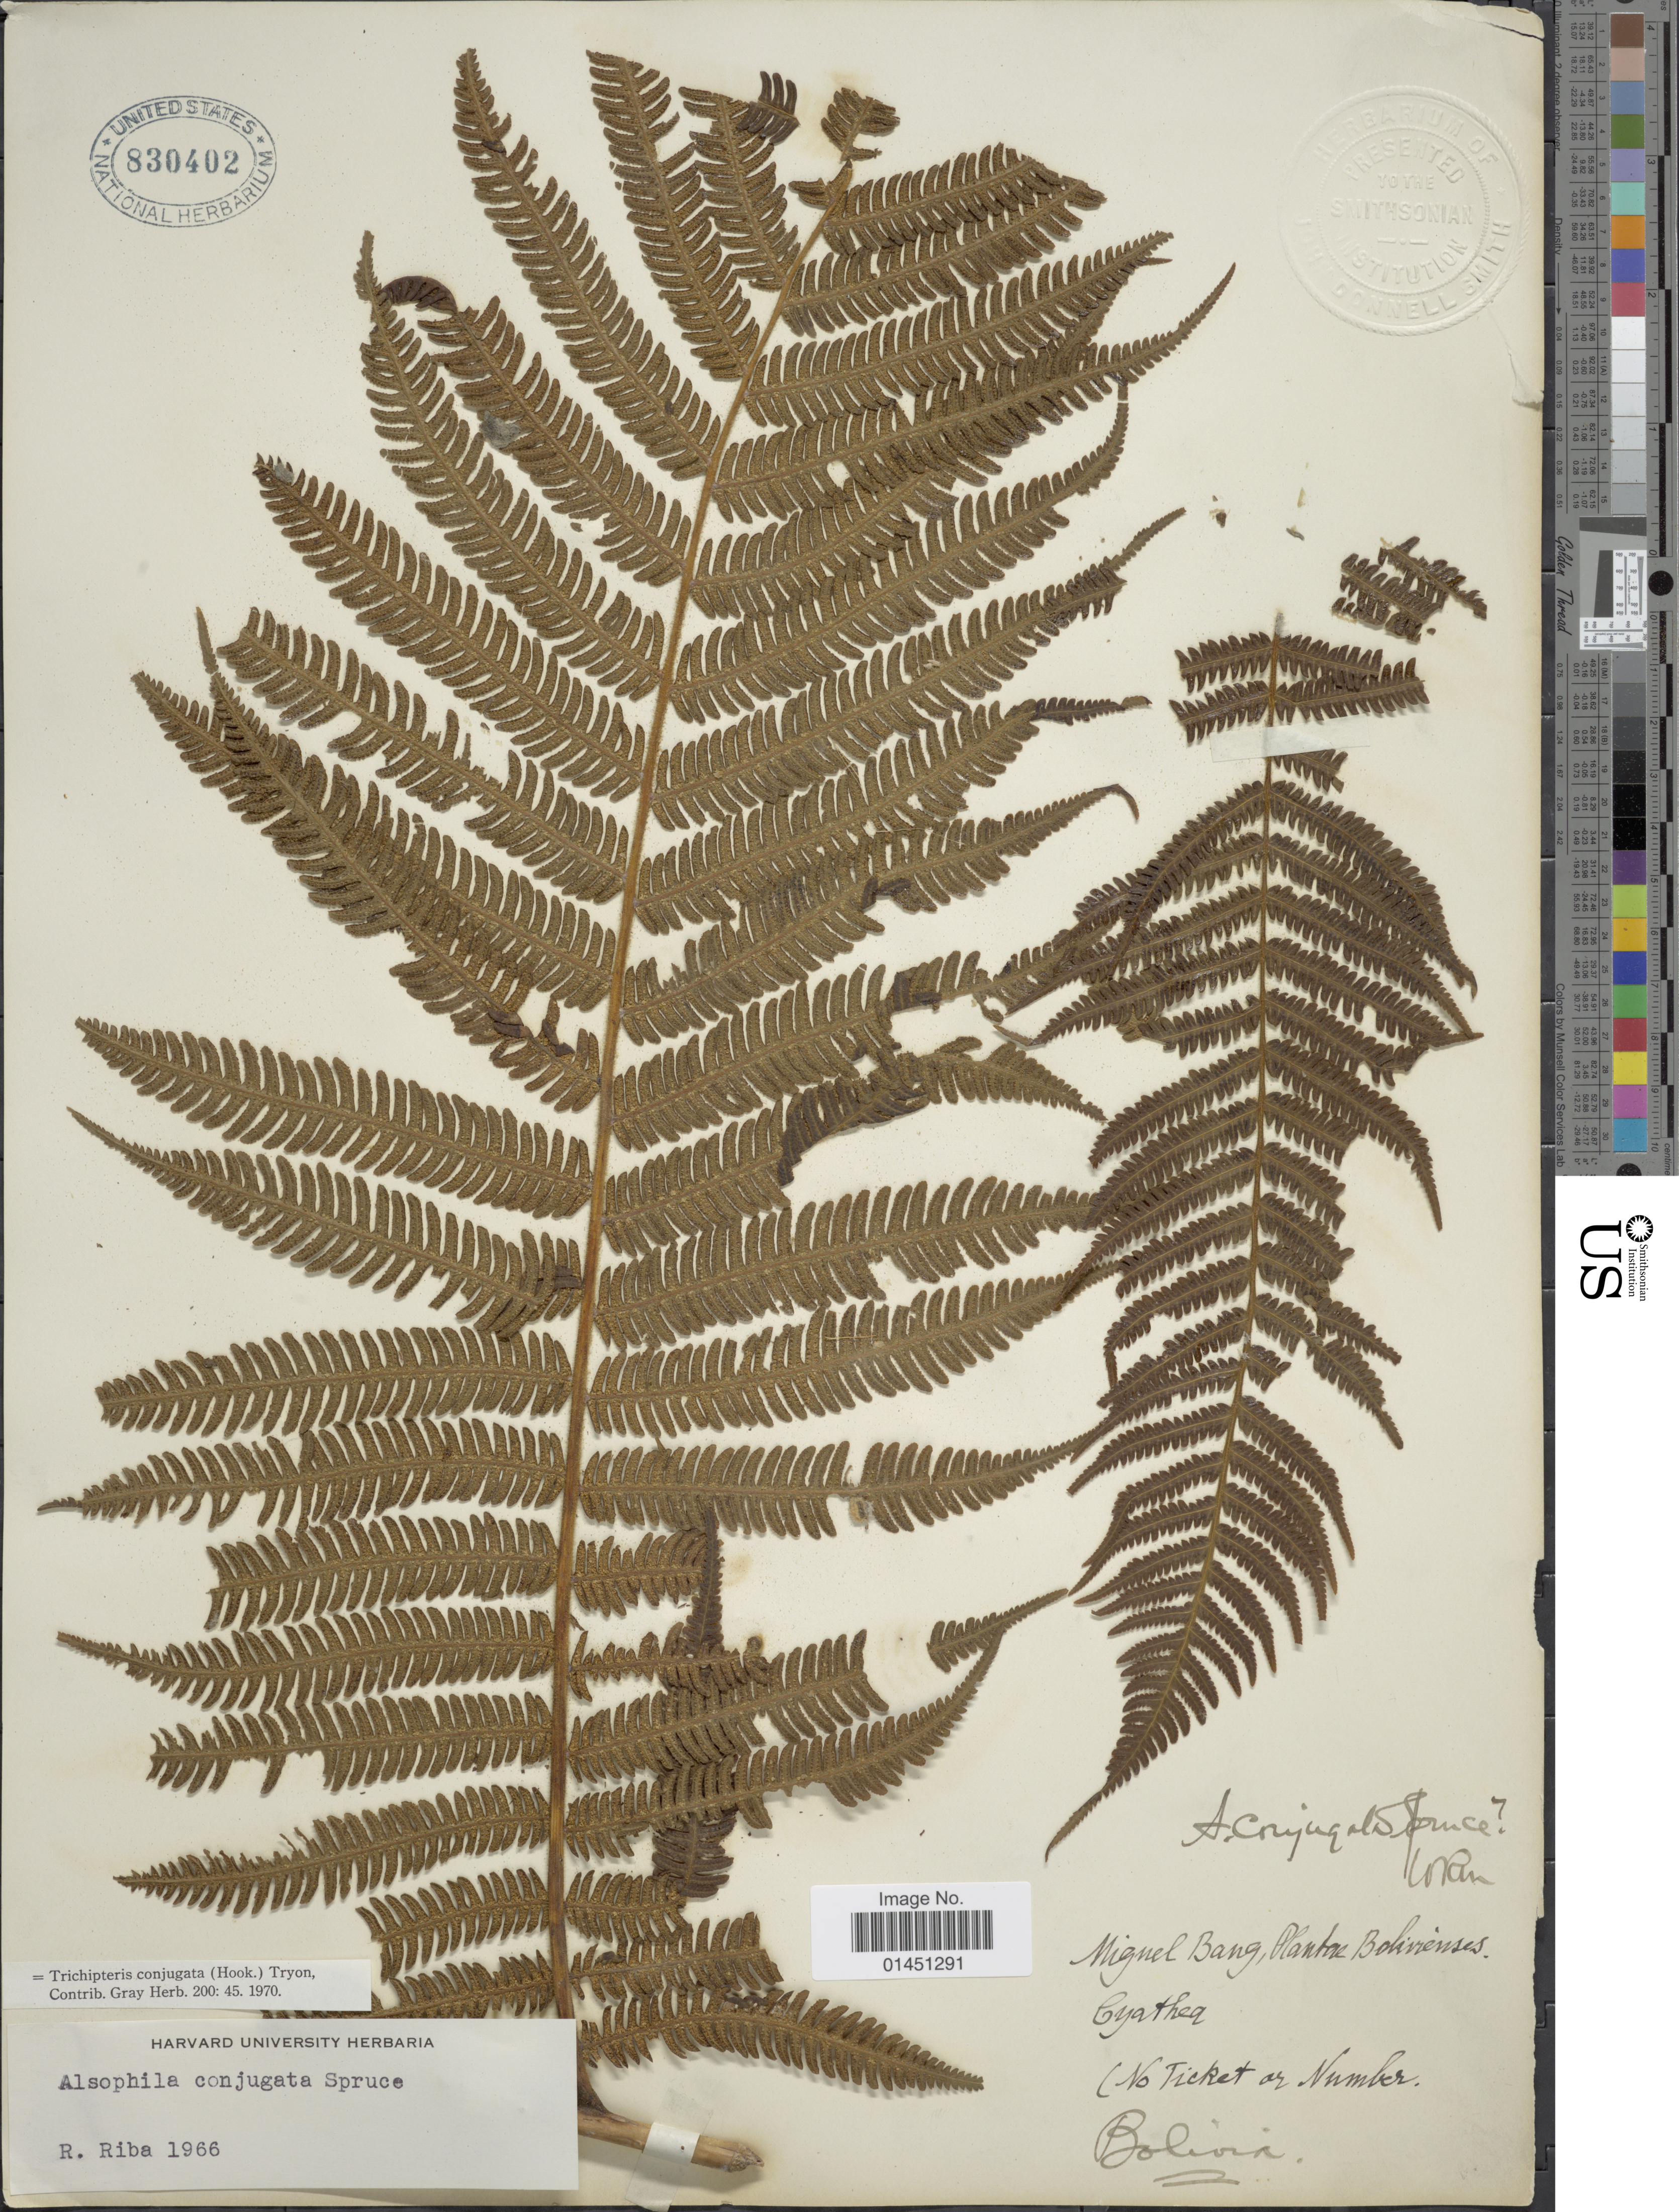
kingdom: Plantae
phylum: Tracheophyta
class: Polypodiopsida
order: Cyatheales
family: Cyatheaceae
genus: Cyathea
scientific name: Cyathea conjugata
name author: (Hook.) Domin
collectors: M. Bang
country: Bolivia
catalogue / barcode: US 830402